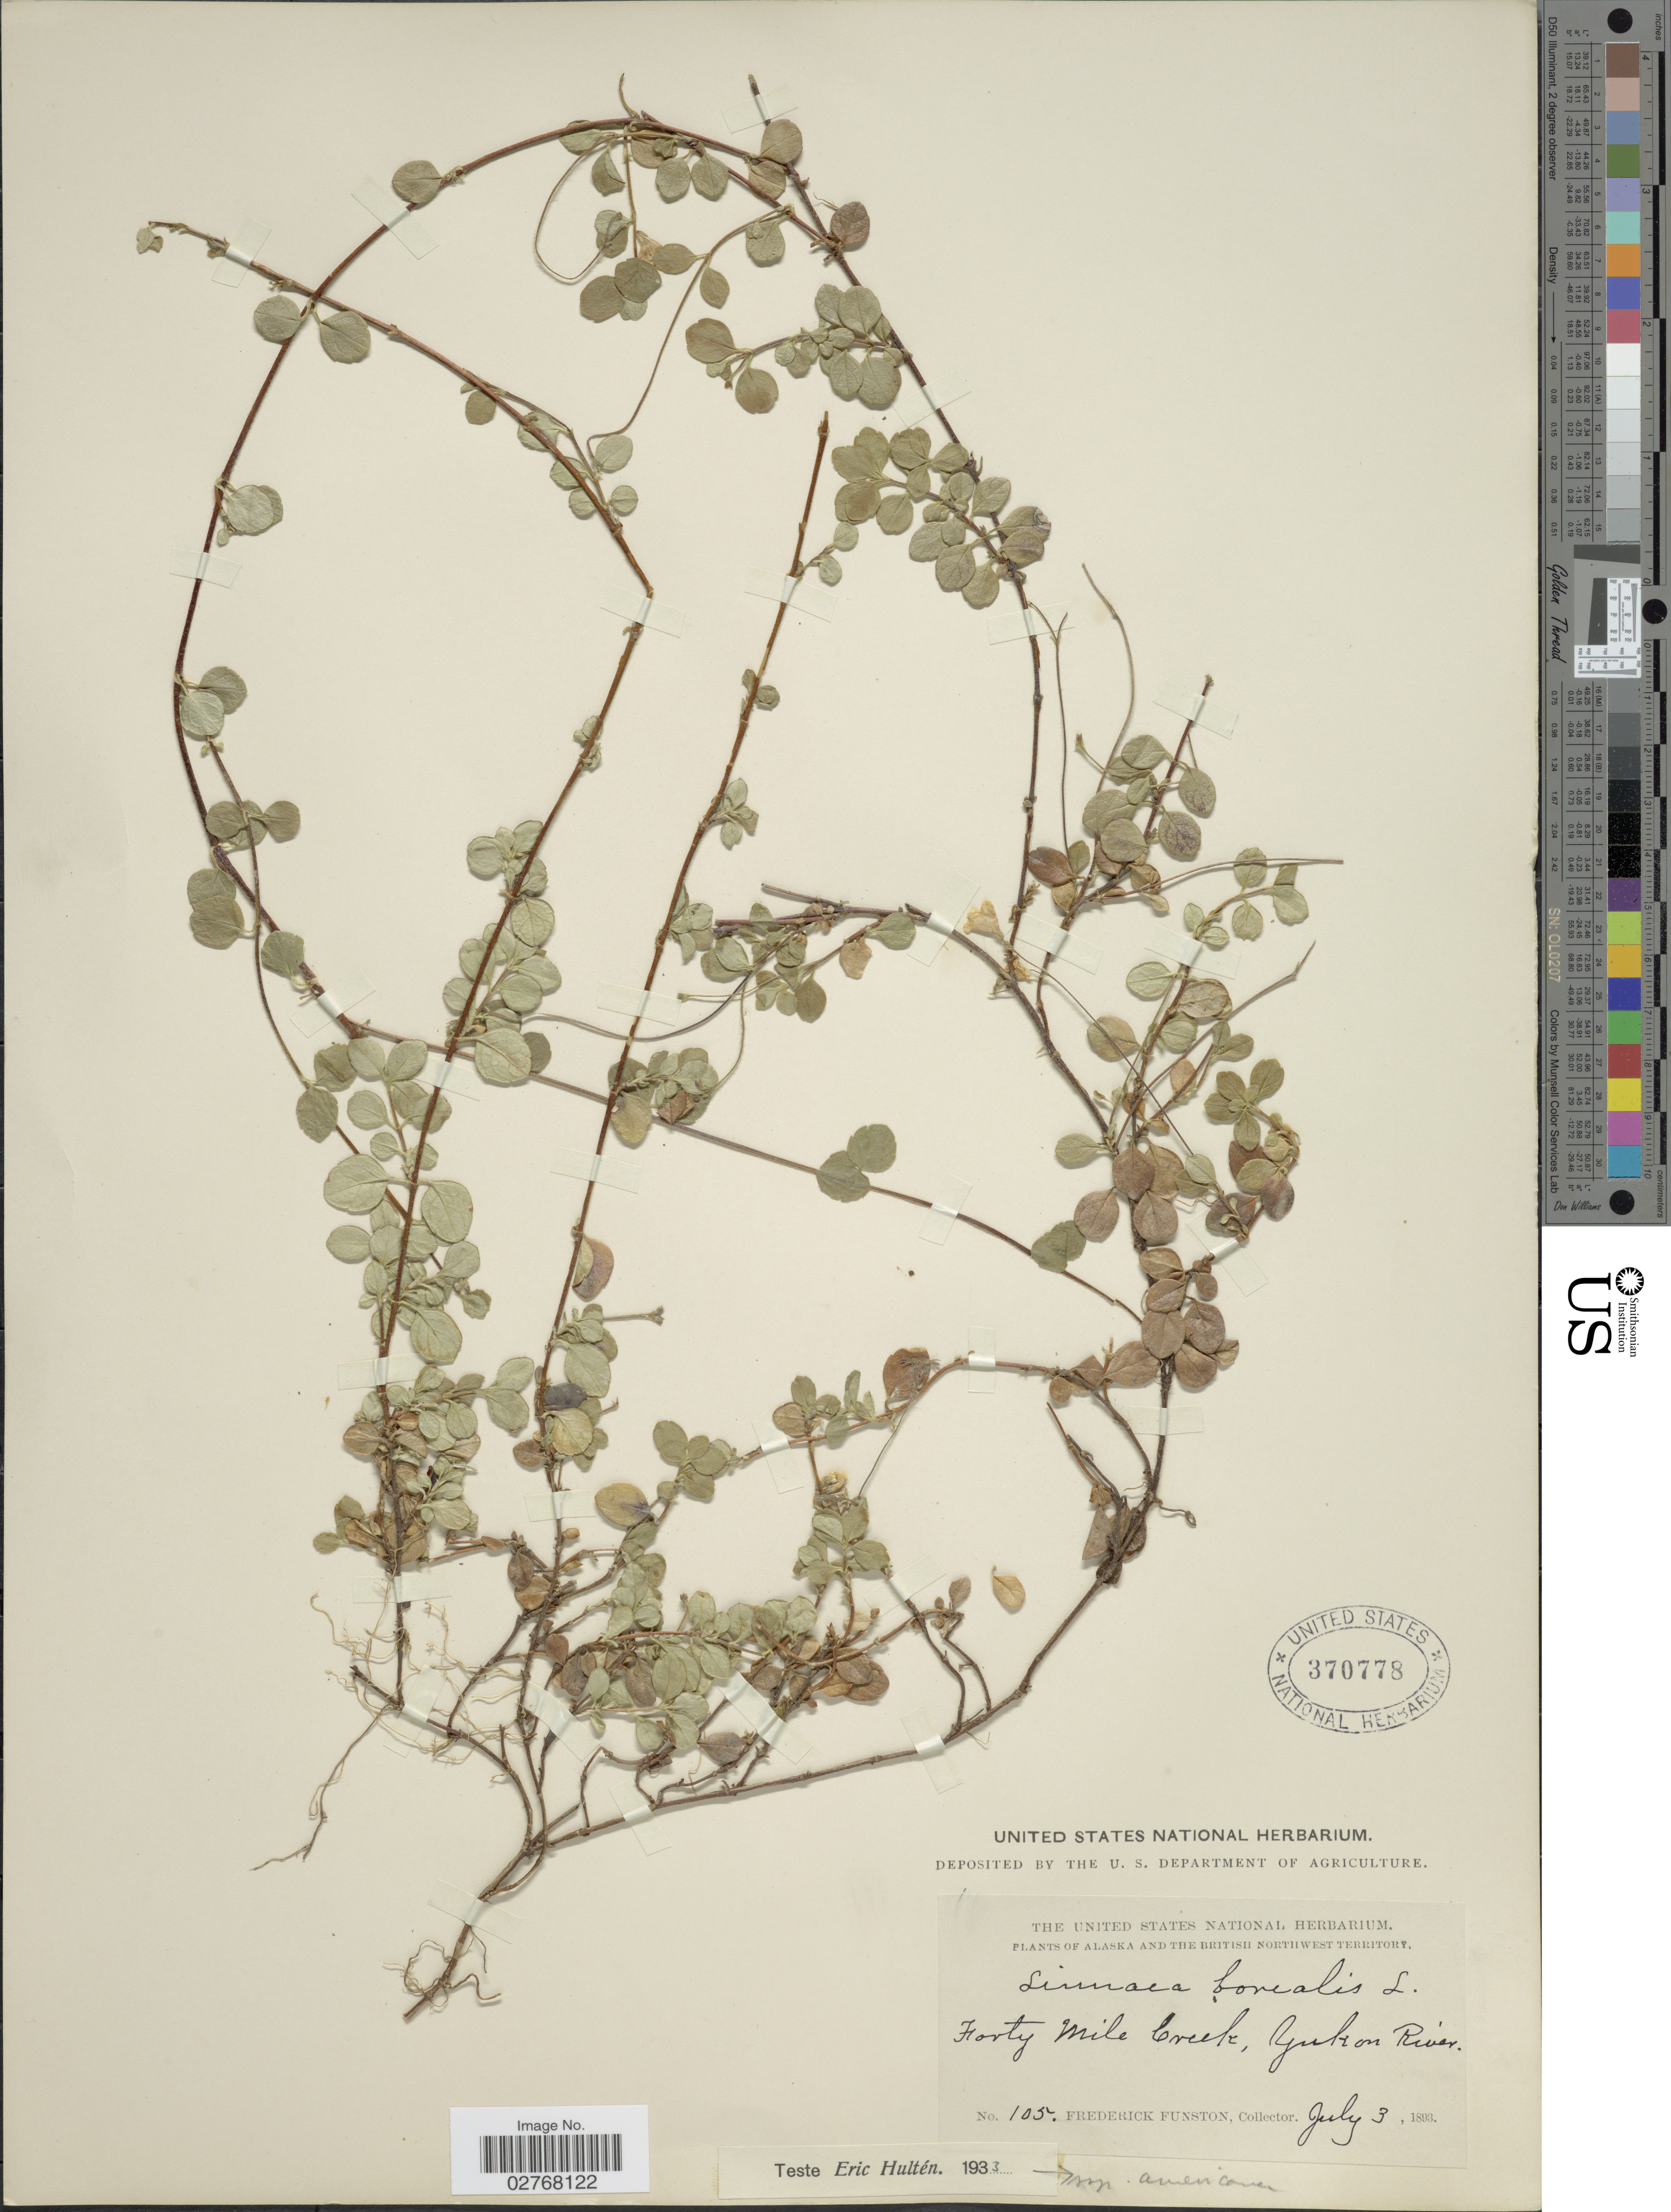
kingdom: Plantae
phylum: Tracheophyta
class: Magnoliopsida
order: Dipsacales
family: Caprifoliaceae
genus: Linnaea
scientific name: Linnaea borealis var. americana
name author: (J. Forbes) Rehder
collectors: F. Funston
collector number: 105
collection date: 1893-07-03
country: United States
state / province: Alaska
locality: Alaska and the British Northwest Territory, Forty Mile Creek, Yukon River.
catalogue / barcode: US 370778